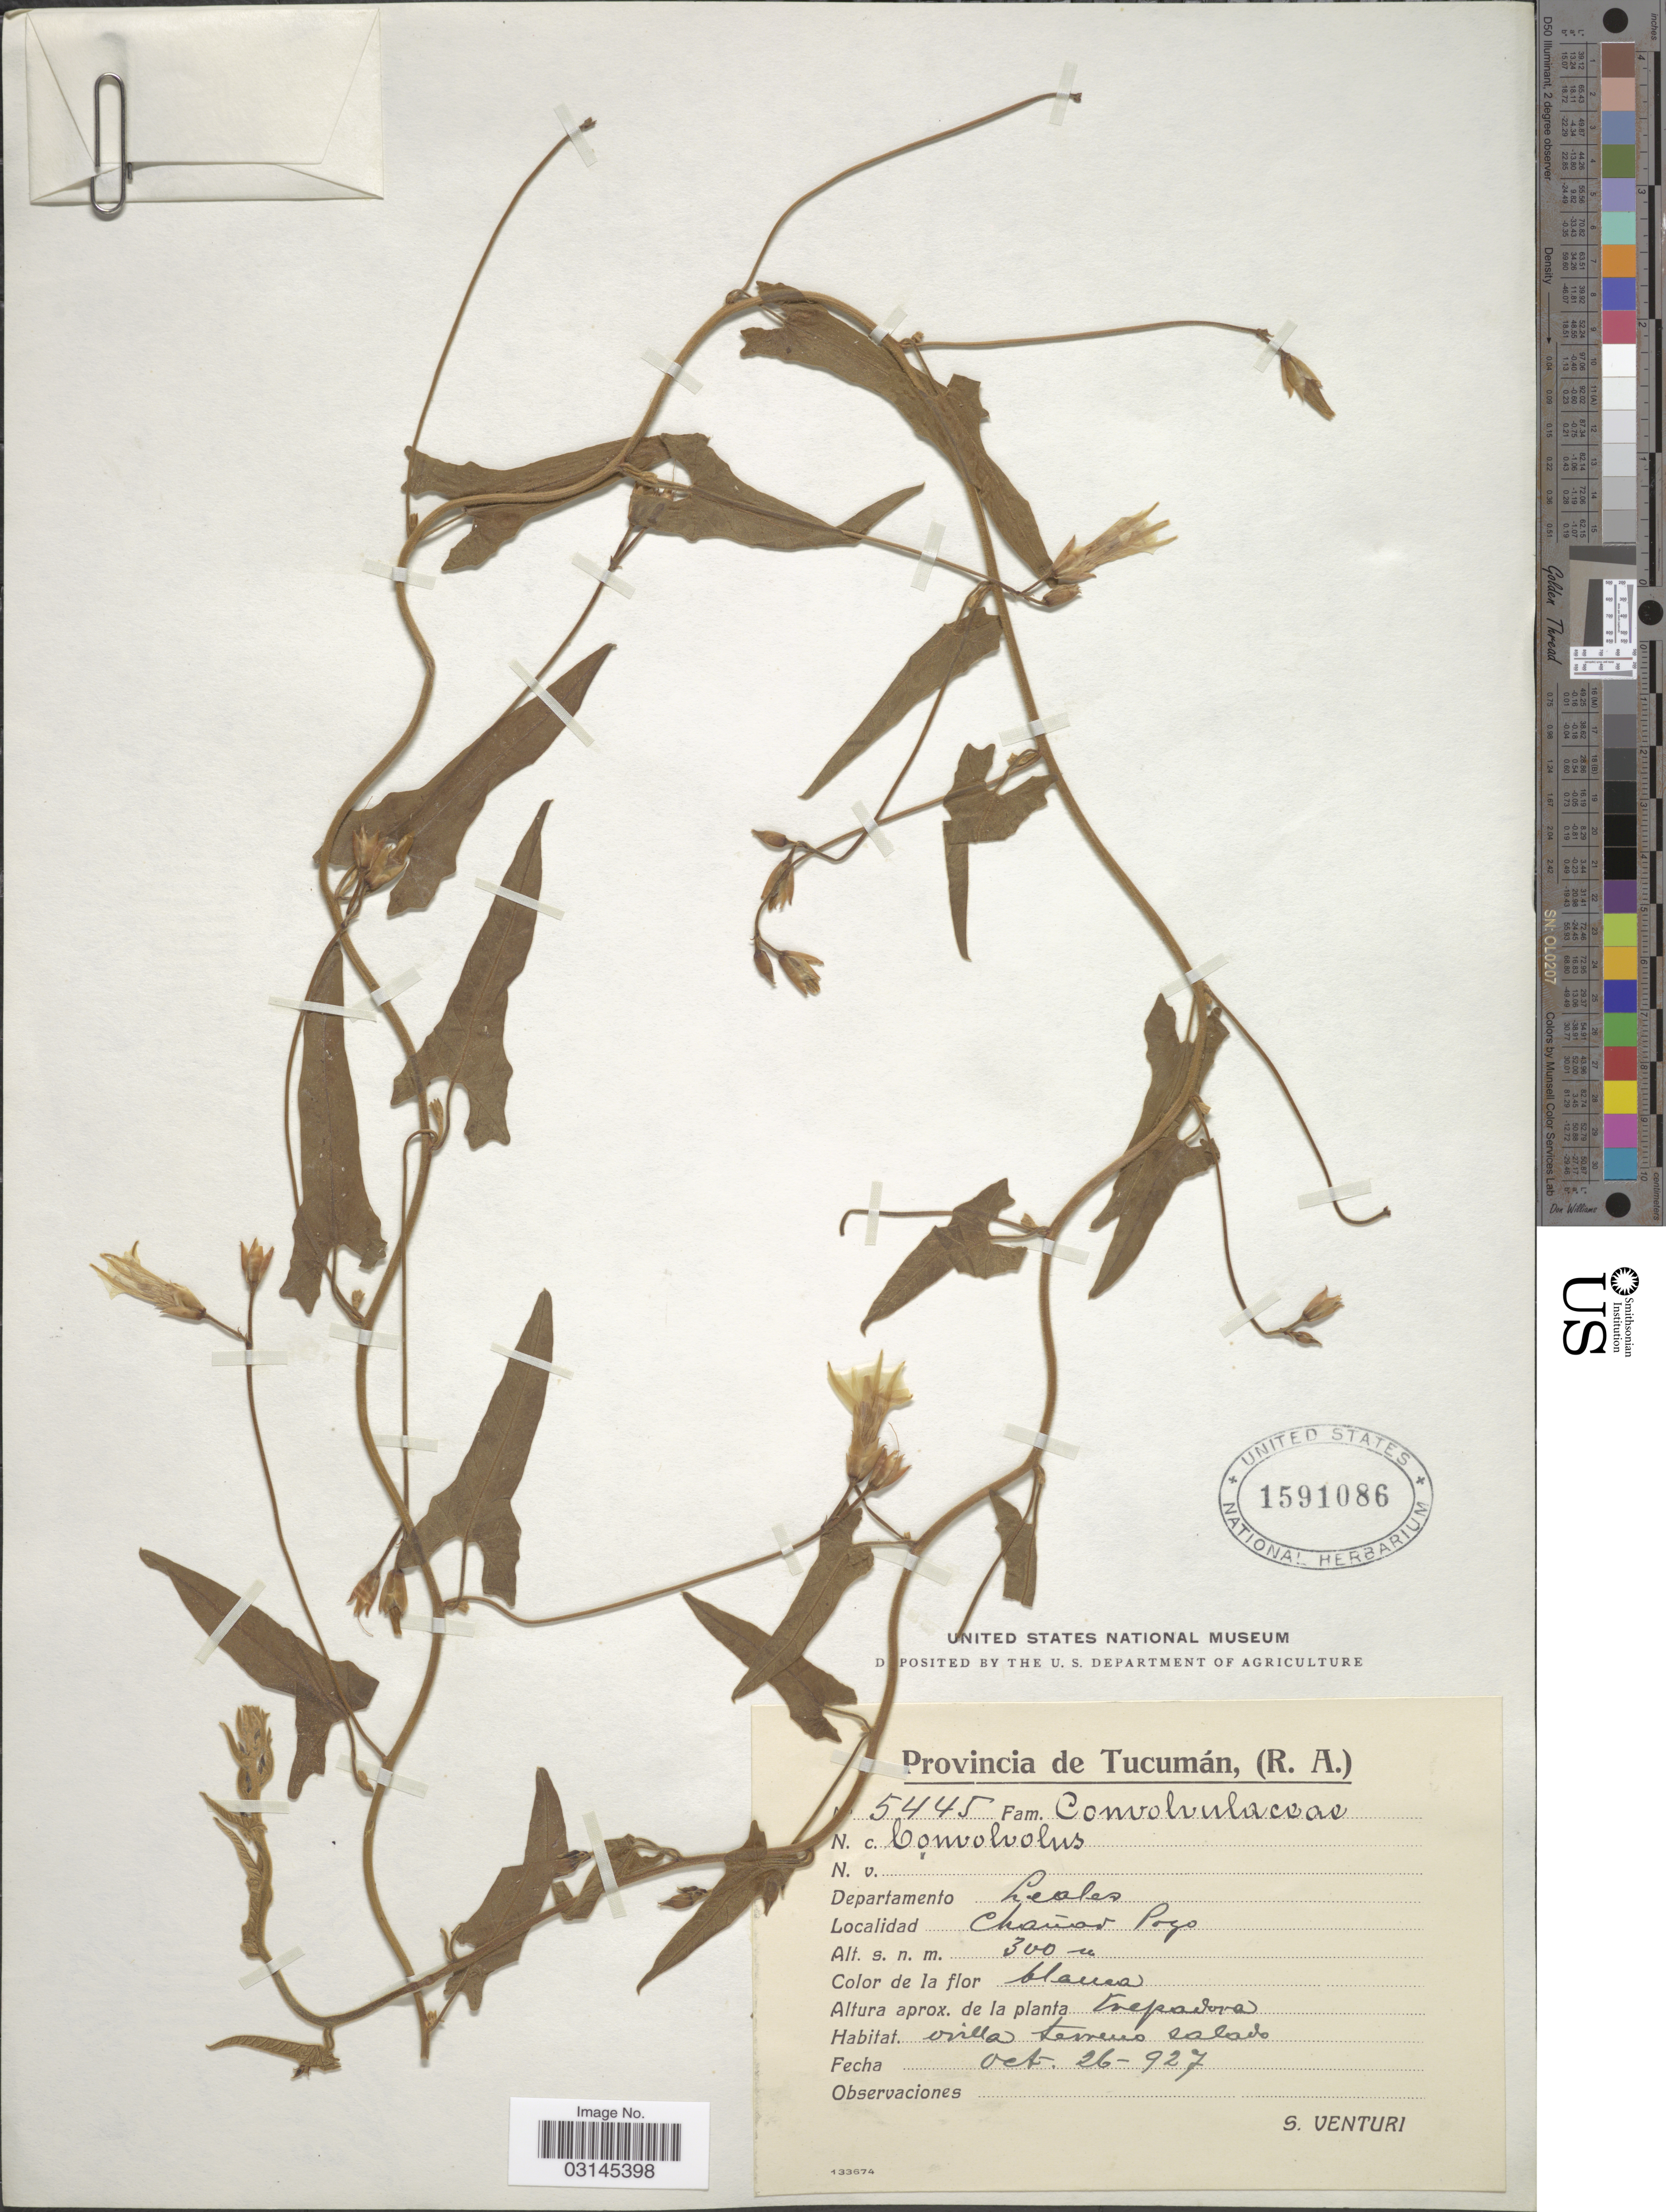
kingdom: Plantae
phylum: Tracheophyta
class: Magnoliopsida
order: Solanales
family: Convolvulaceae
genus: Convolvulus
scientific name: Convolvulus sp.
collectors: S. Venturi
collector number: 5445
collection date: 1927-10-26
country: Argentina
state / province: Tucuman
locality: Departamento Leales. Chañar Pozo.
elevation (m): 300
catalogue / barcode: US 1591086